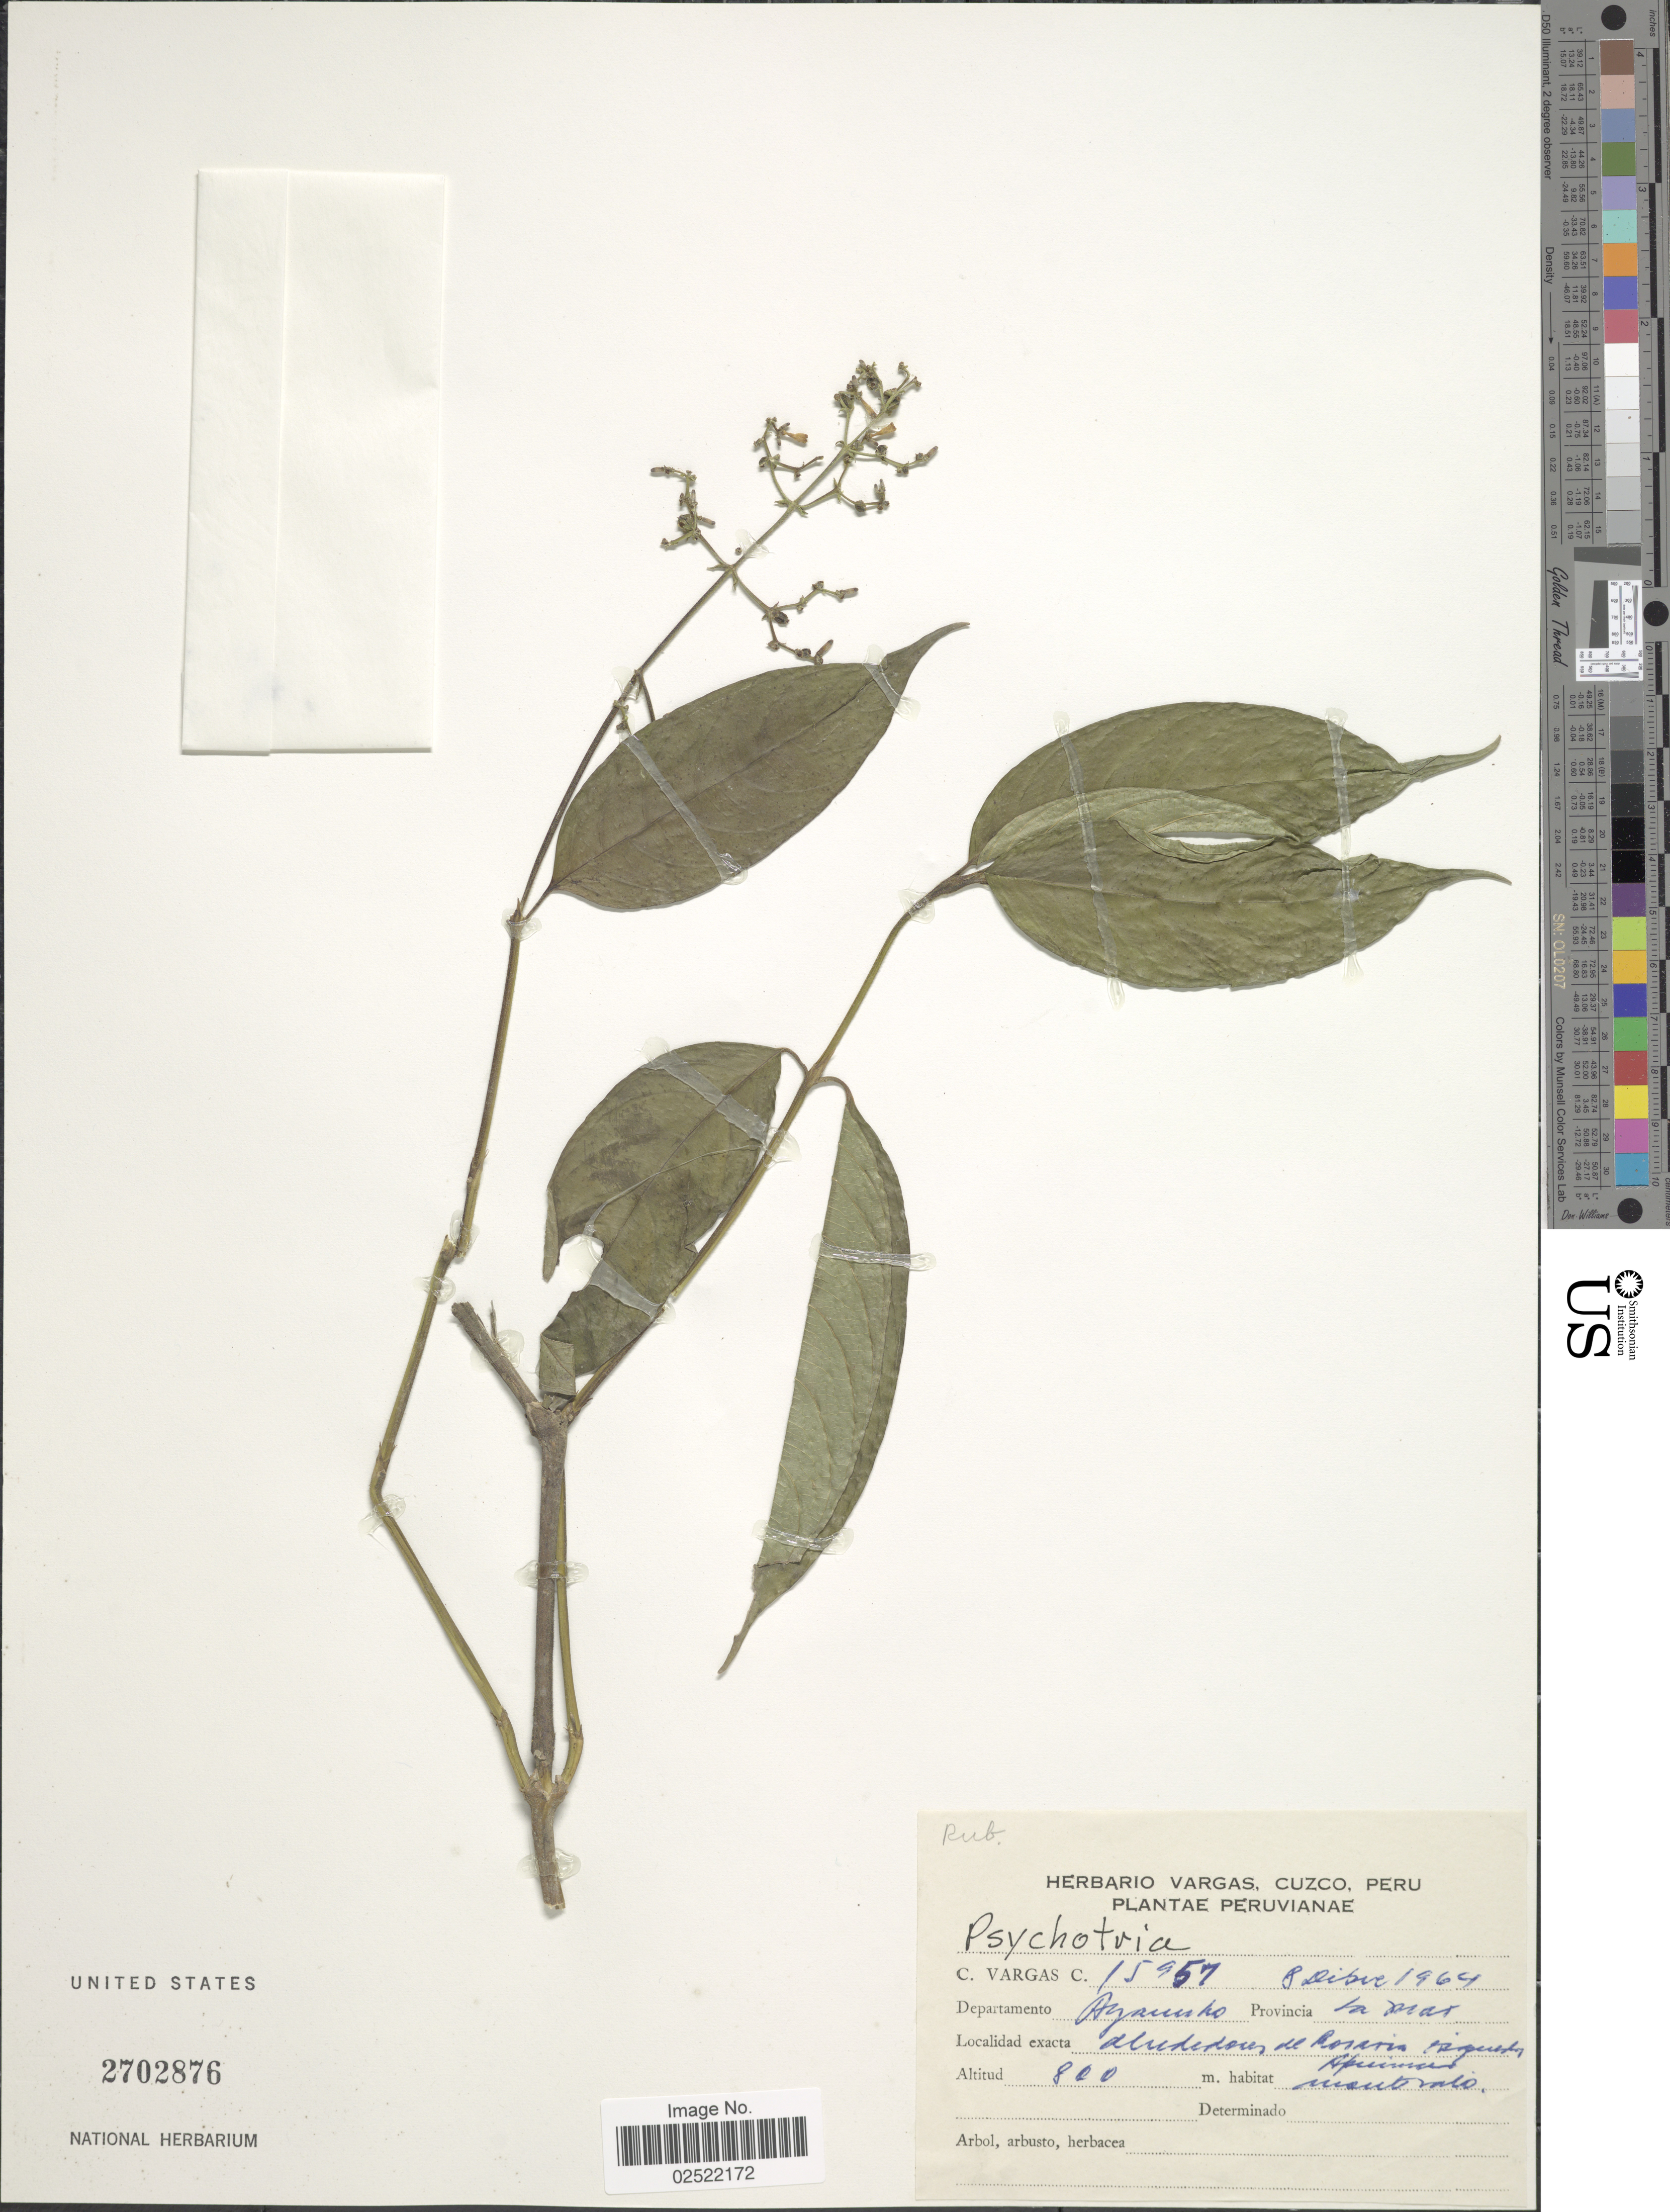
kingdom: Plantae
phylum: Tracheophyta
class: Magnoliopsida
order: Gentianales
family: Rubiaceae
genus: Psychotria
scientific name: Psychotria sp.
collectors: C. Vargas Calderón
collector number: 15957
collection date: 1964-12-08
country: Peru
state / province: Ayacucho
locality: Departamento Ayacucho. Provincia La Mar, alrededores de Rosaria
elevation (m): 800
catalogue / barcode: US 2702876